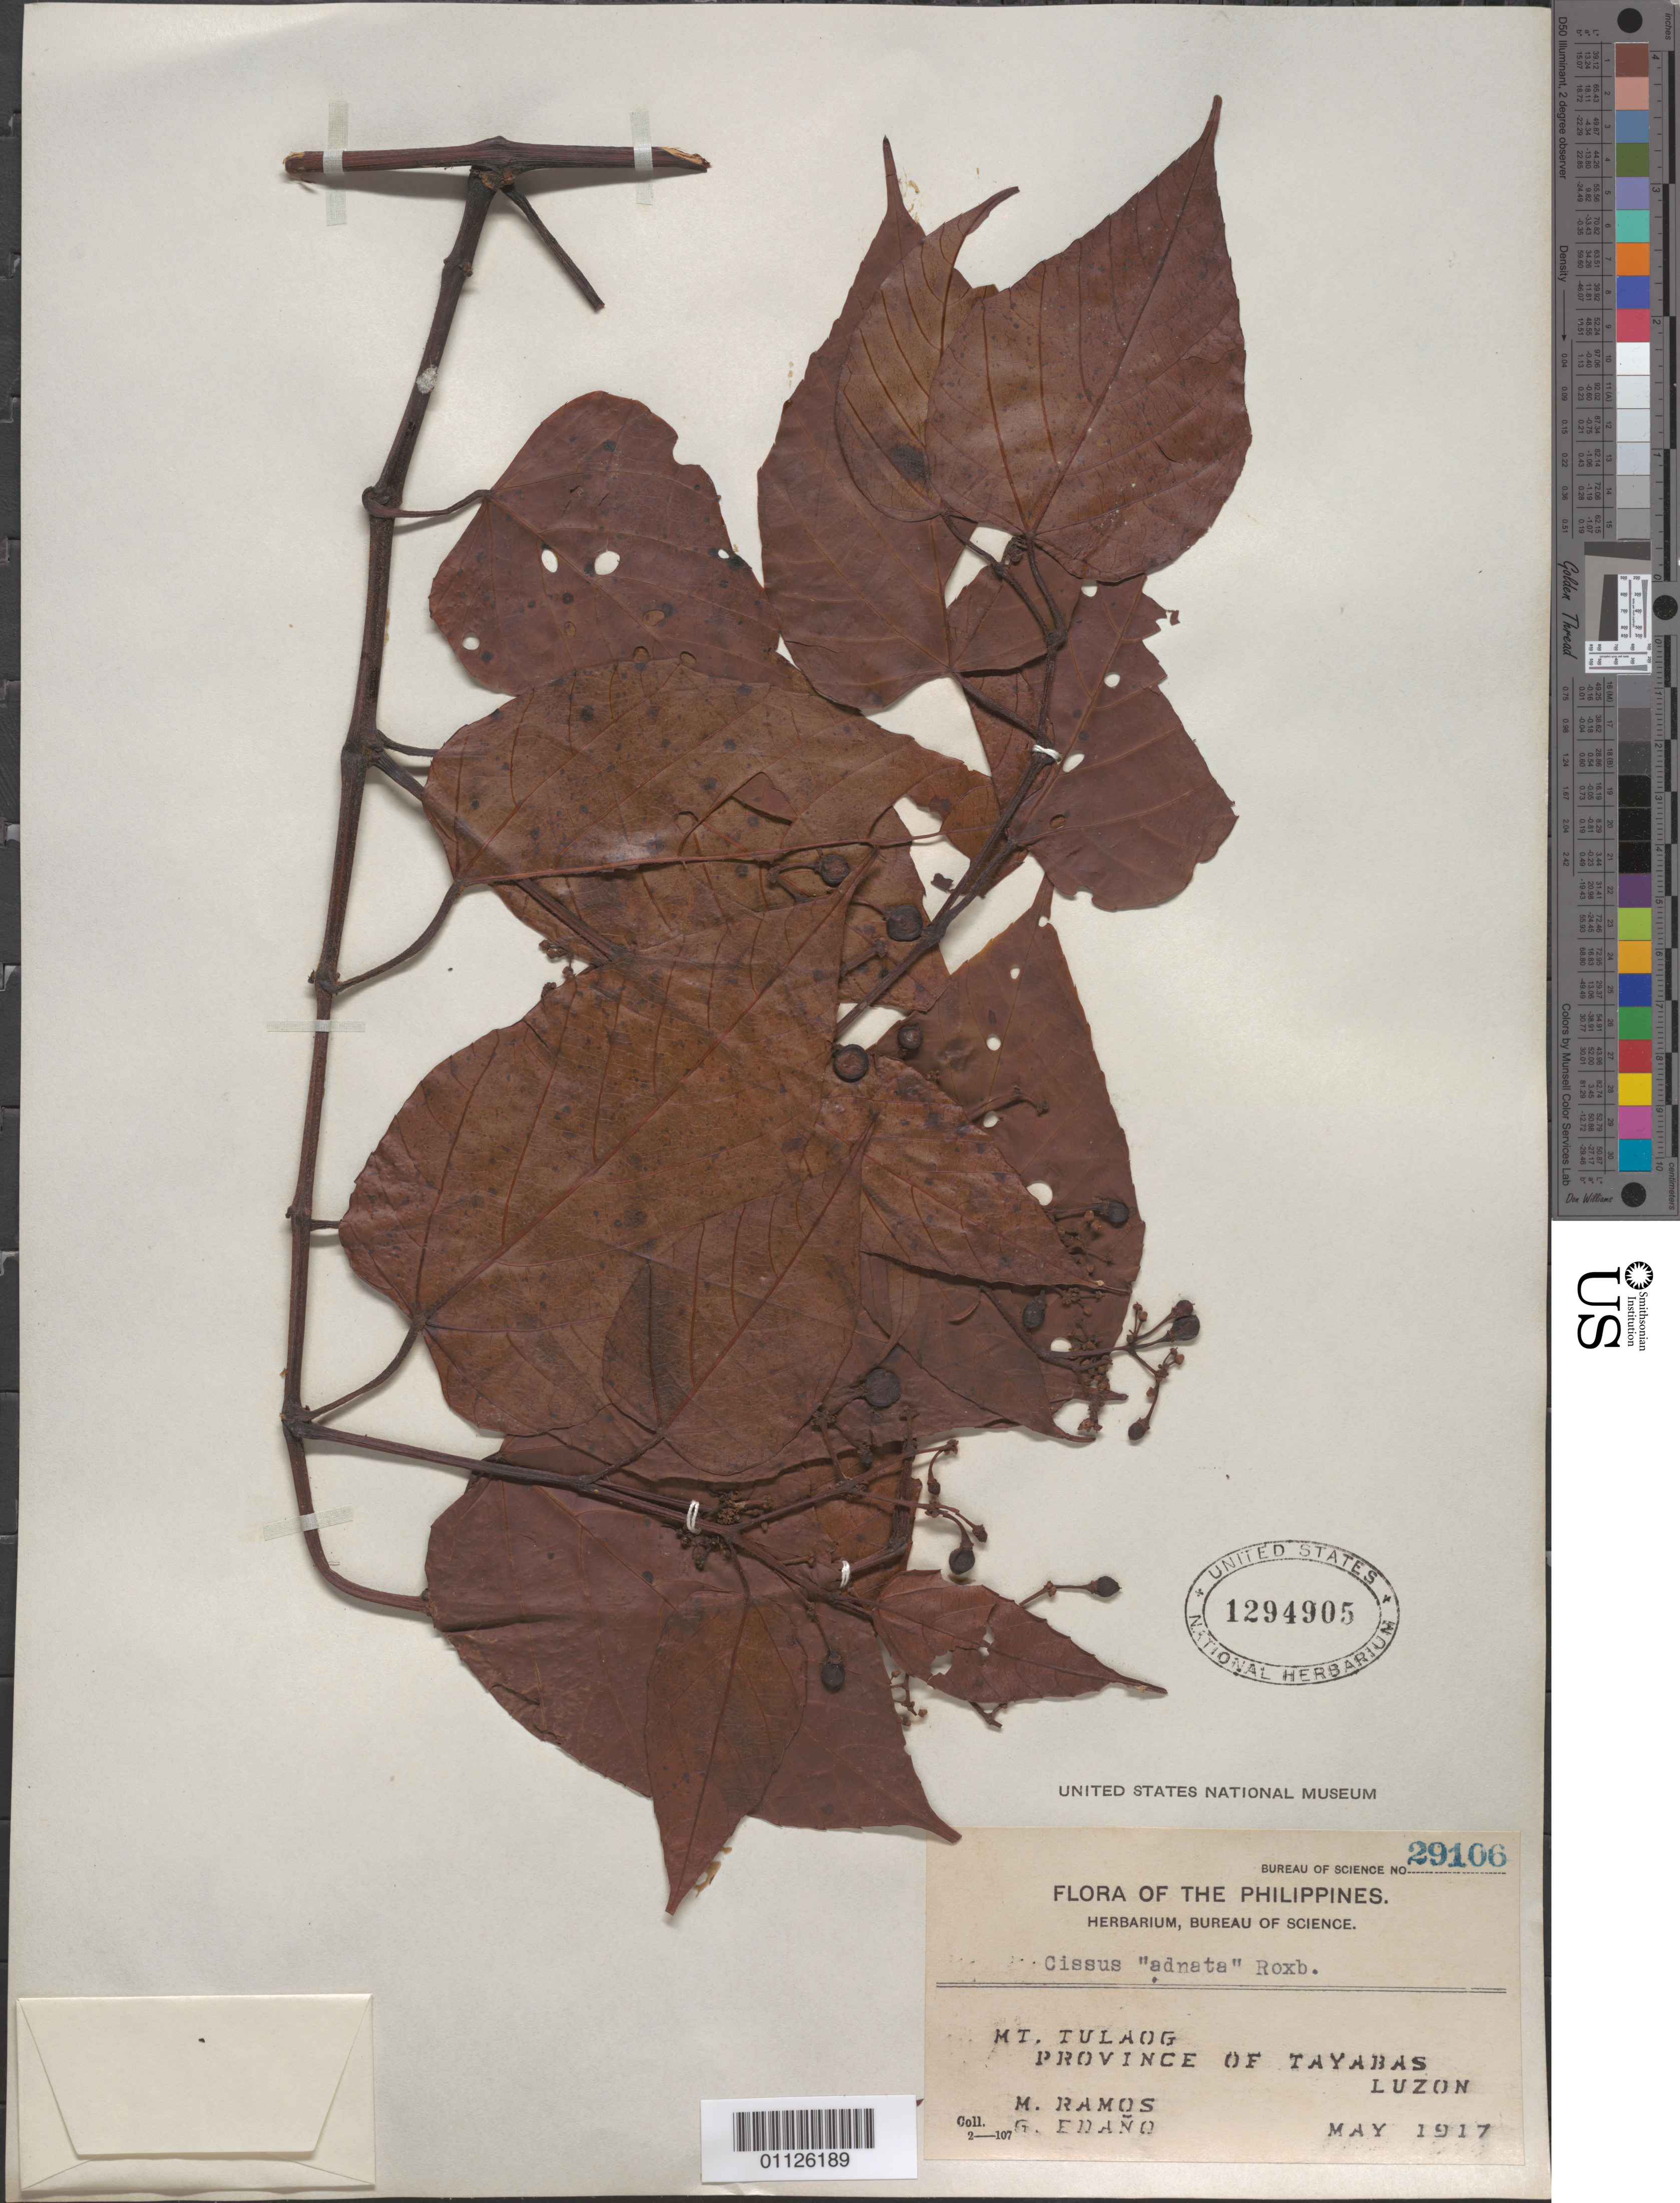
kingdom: Plantae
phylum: Tracheophyta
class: Magnoliopsida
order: Vitales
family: Vitaceae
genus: Cissus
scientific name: Cissus adnata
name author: Roxb.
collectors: M. Ramos & G. Edaño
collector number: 29106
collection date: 1917-05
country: Philippines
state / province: Calabarzon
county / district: Quezon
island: Luzon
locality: Mt Tulaog, Luzon. Tayabas.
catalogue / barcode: US 1294905